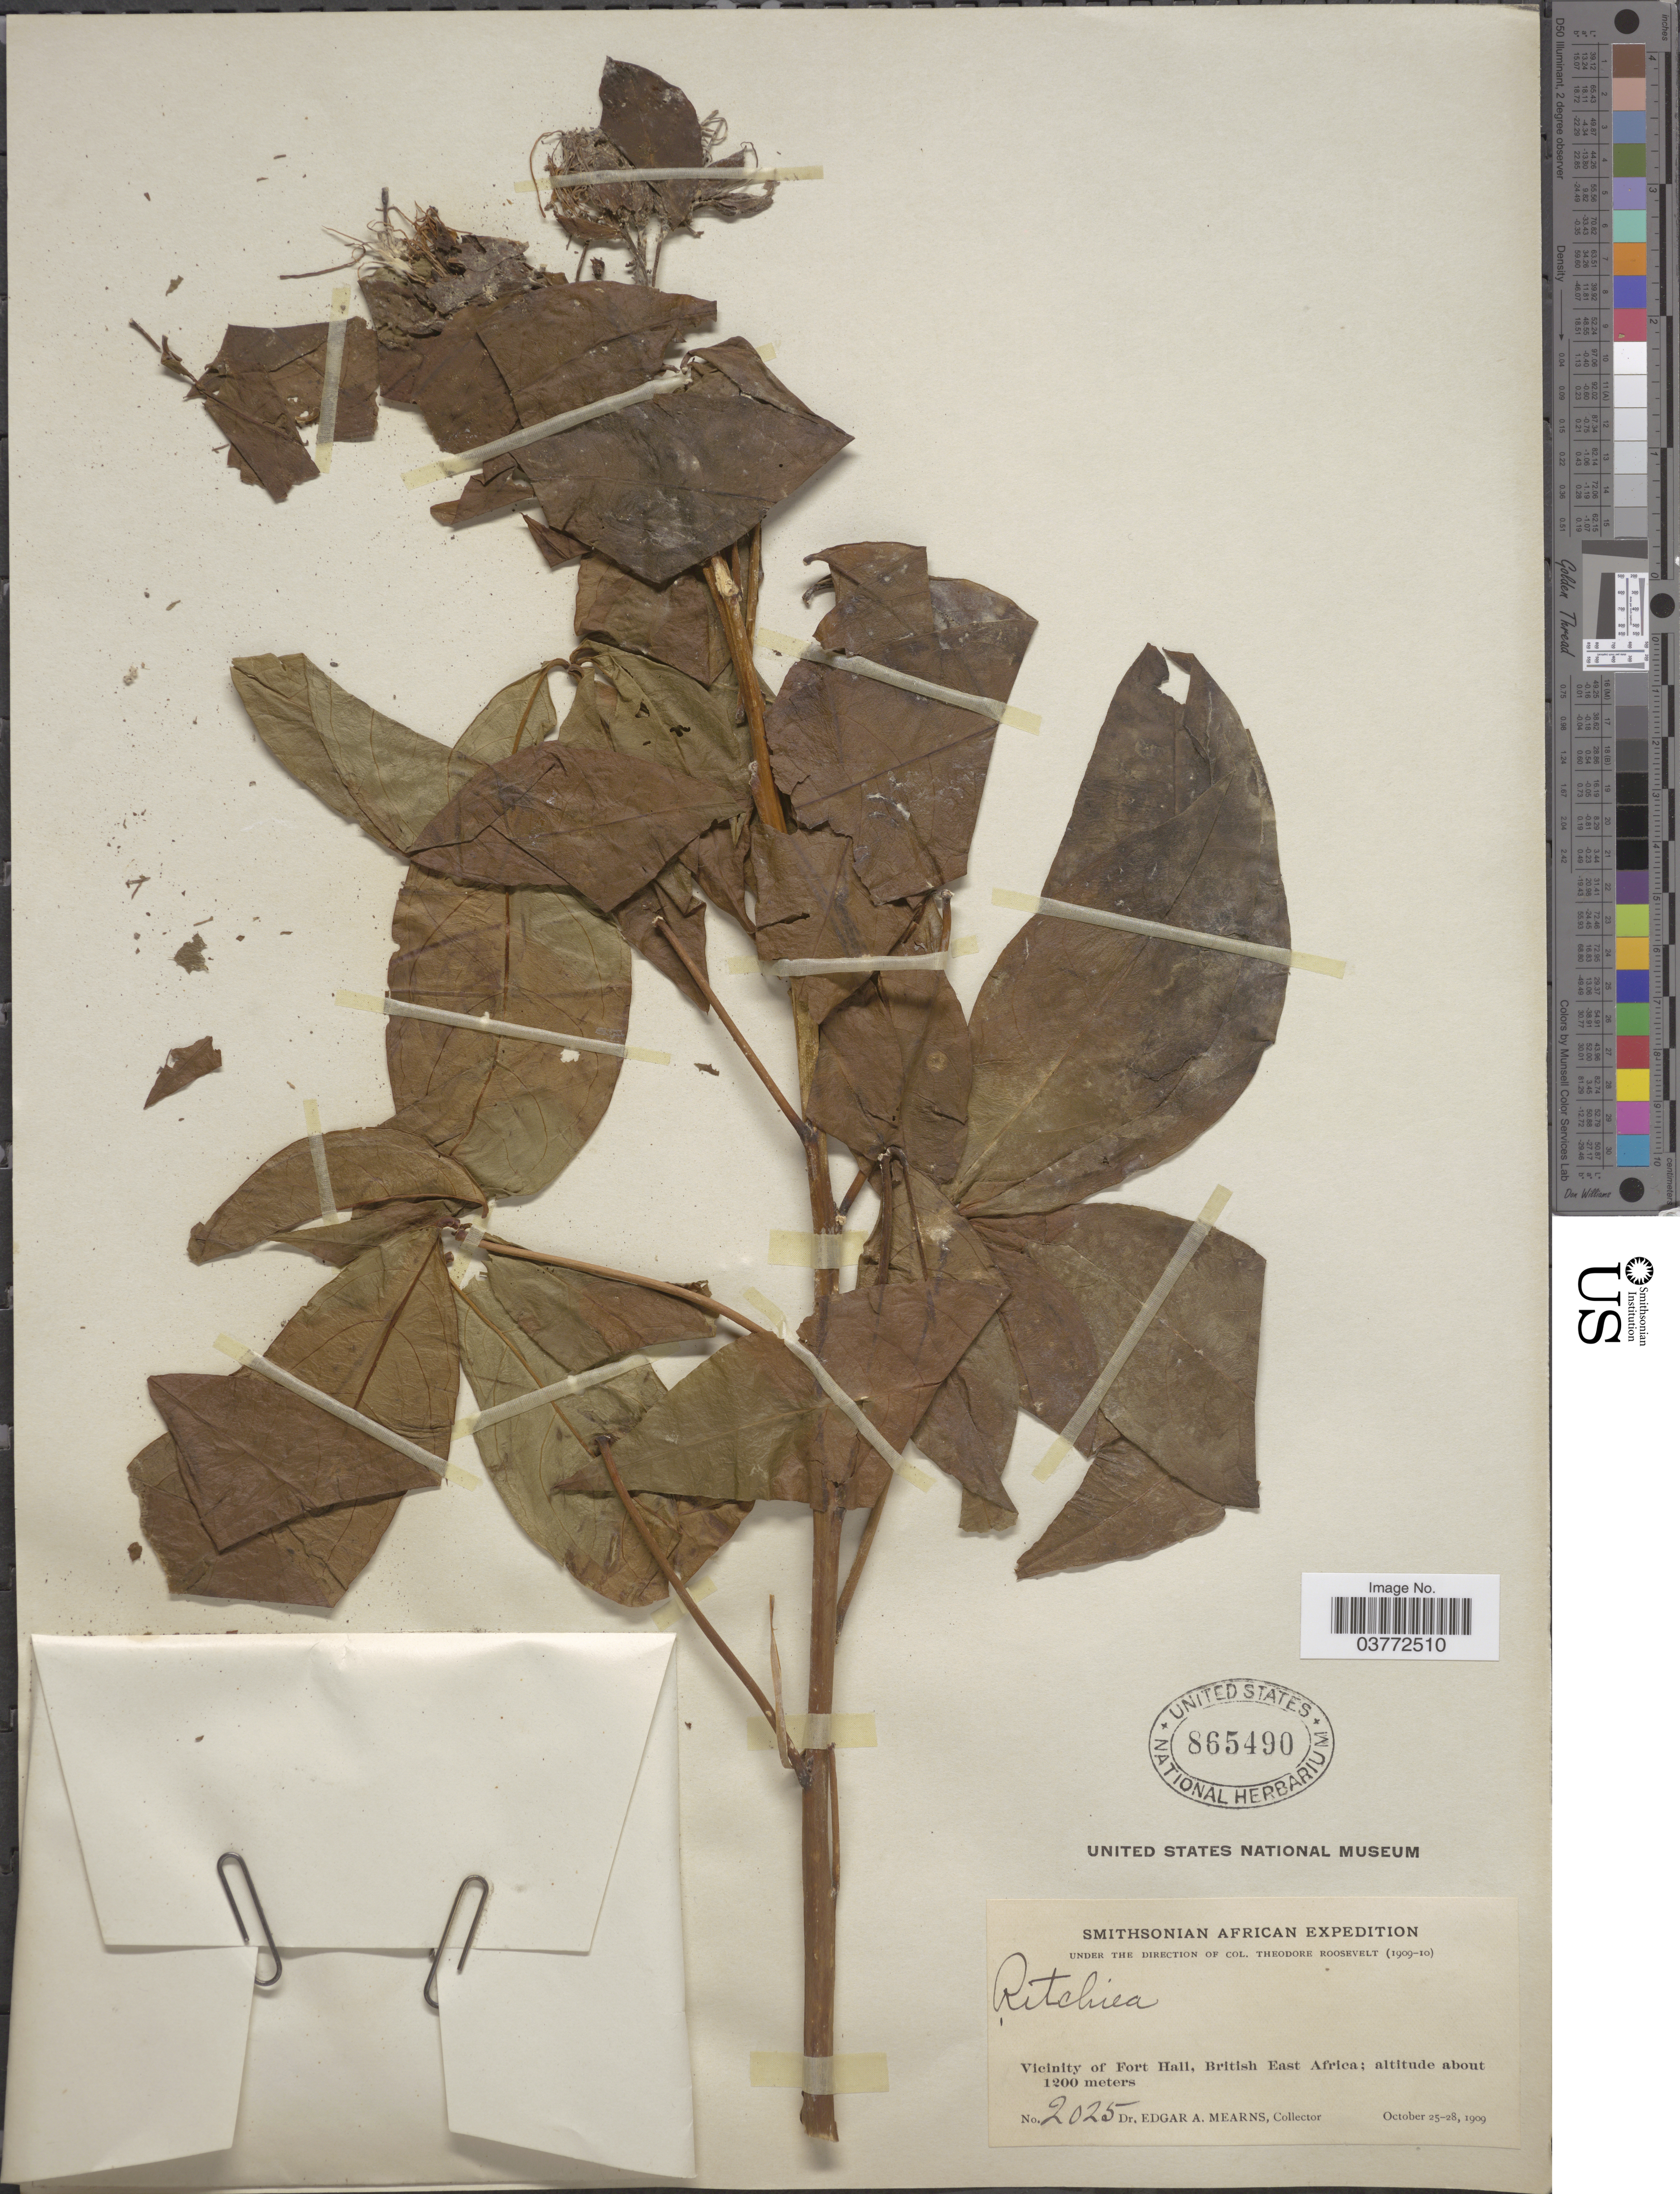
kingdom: Plantae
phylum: Tracheophyta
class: Magnoliopsida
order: Brassicales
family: Capparaceae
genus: Ritchiea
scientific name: Ritchiea sp.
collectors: E. A. Mearns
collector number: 2025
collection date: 1909-10-25/1909-10-28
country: Kenya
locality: Vicinity of Fort Hall, British East Africa.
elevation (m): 1200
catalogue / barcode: US 865490